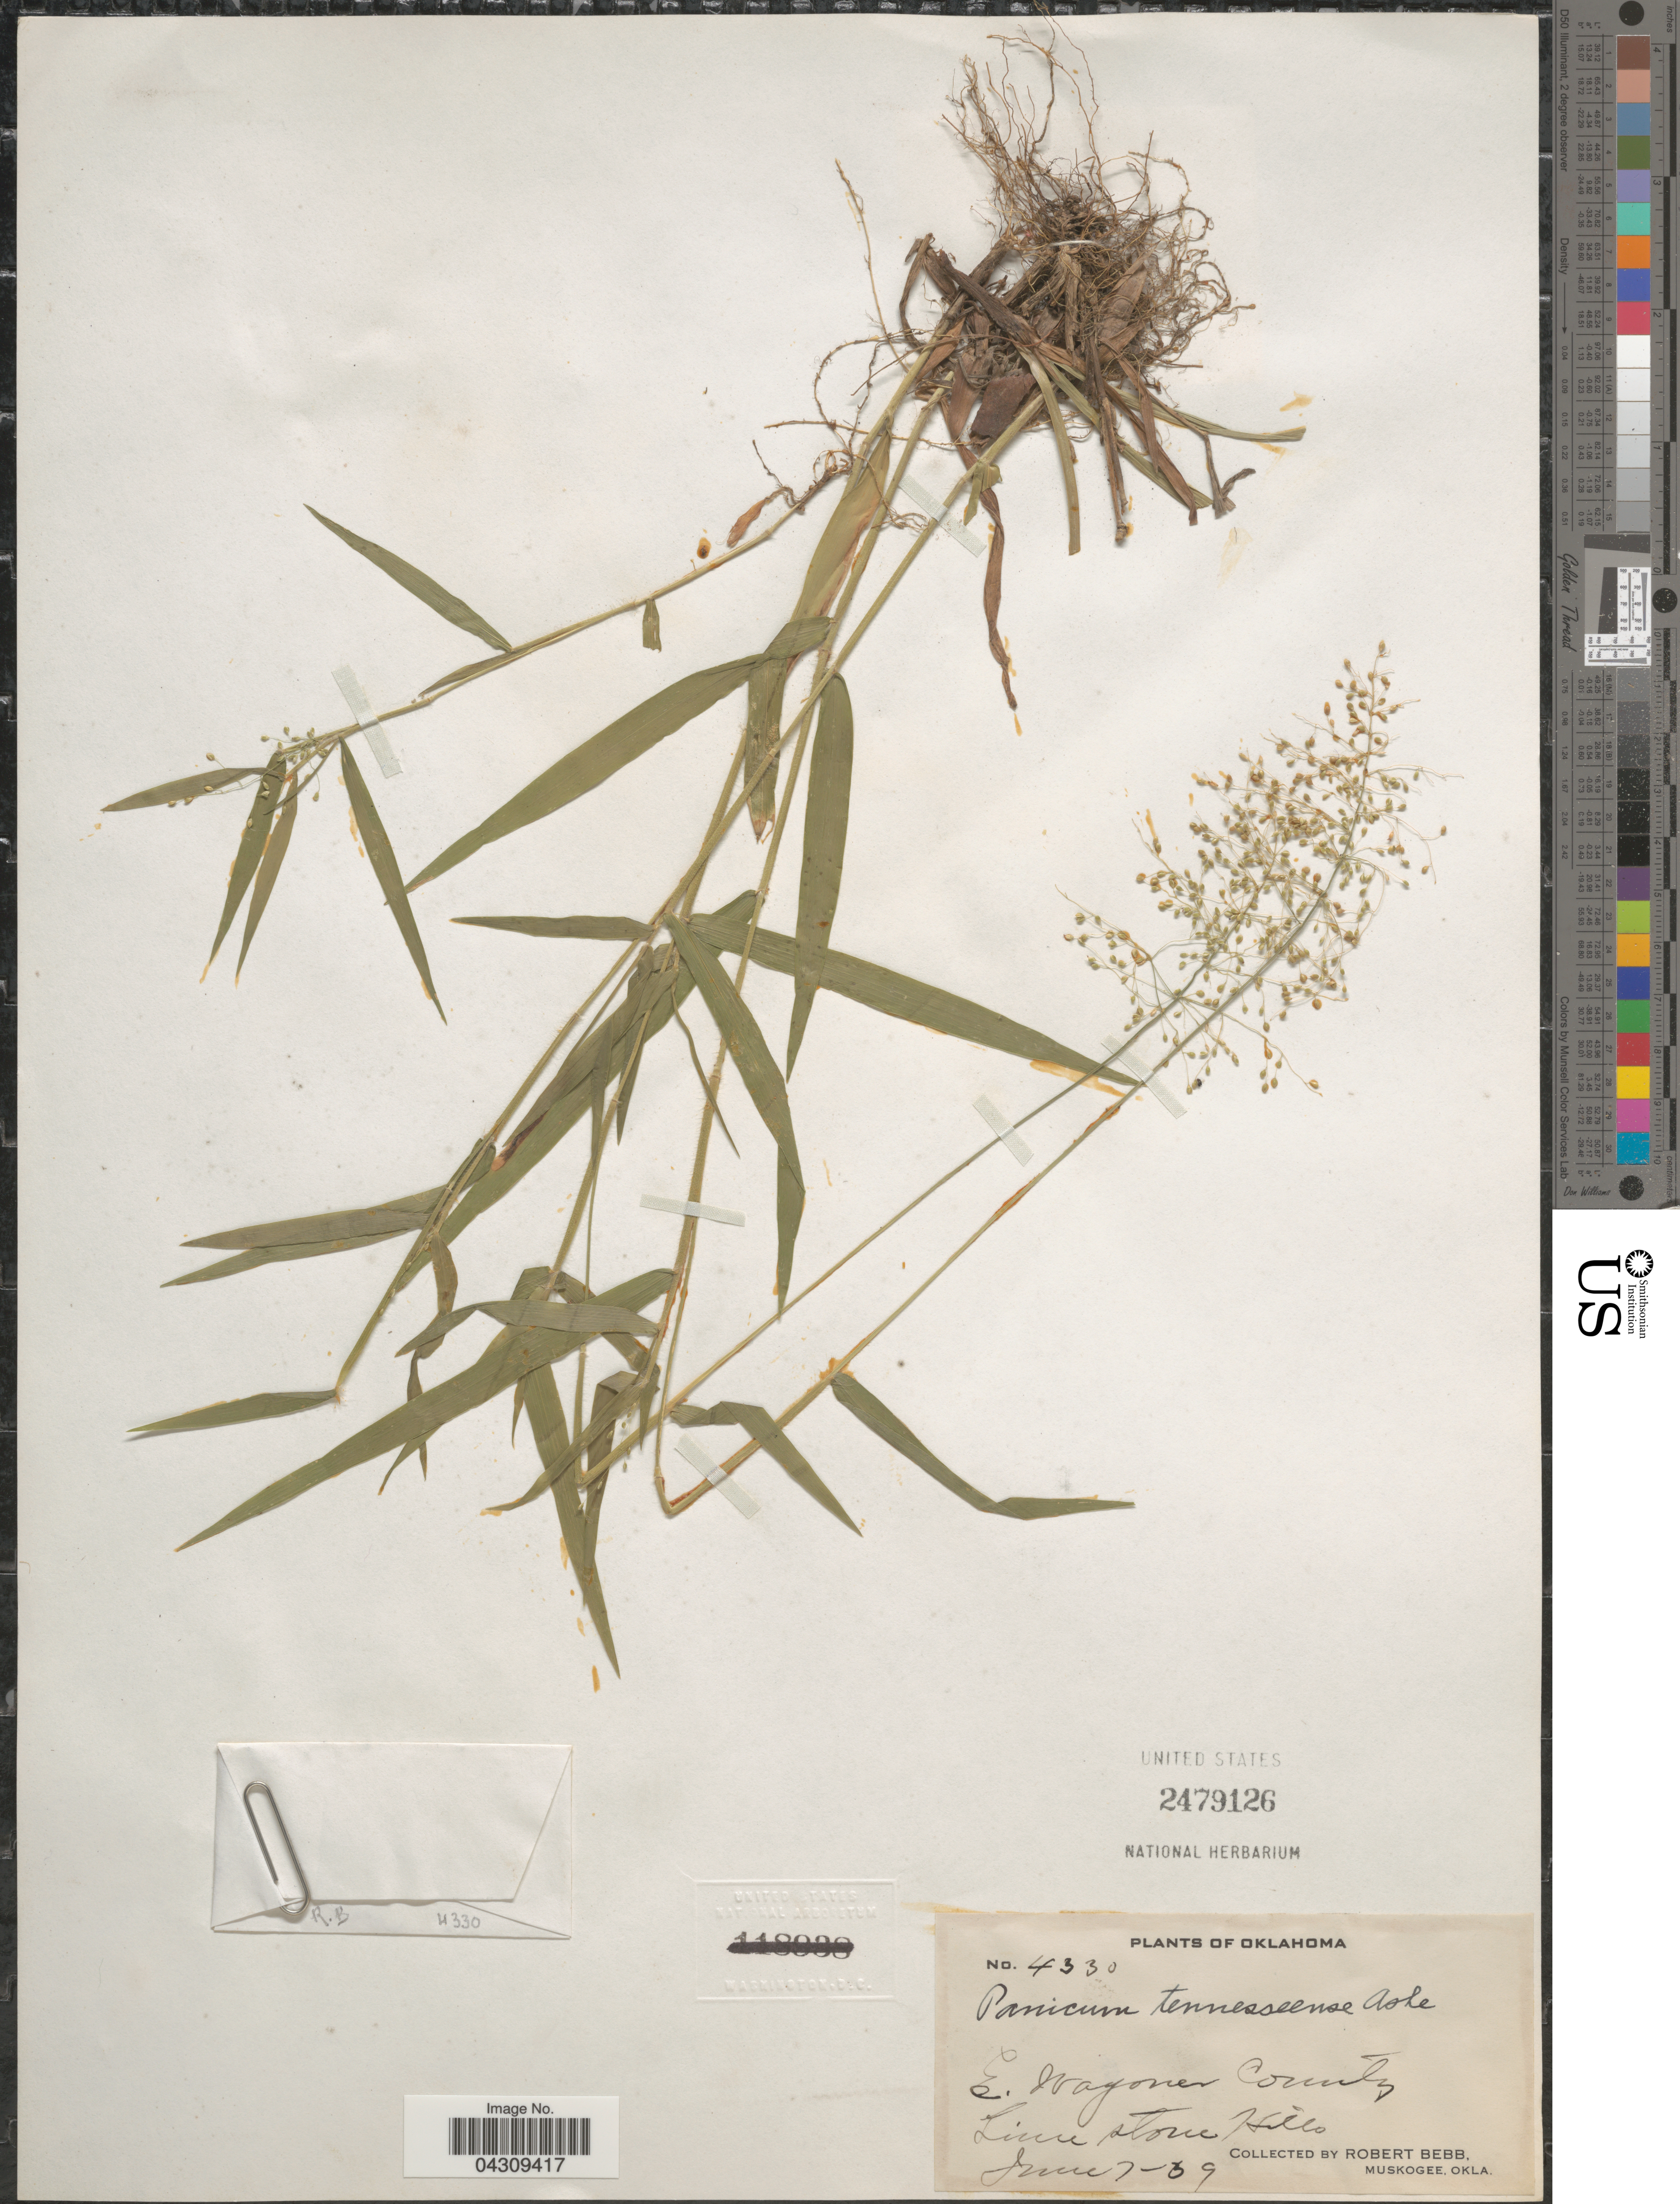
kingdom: Plantae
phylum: Tracheophyta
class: Liliopsida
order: Poales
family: Poaceae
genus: Dichanthelium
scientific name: Dichanthelium acuminatum var. acuminatum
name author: (Sw.) Gould & C.A. Clark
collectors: R. Bebb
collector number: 4330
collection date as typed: Transcribed d/m/y: 7/6/39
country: United States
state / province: Oklahoma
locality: E. Wagoner County. Limestone Hills.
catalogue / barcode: US 2479126